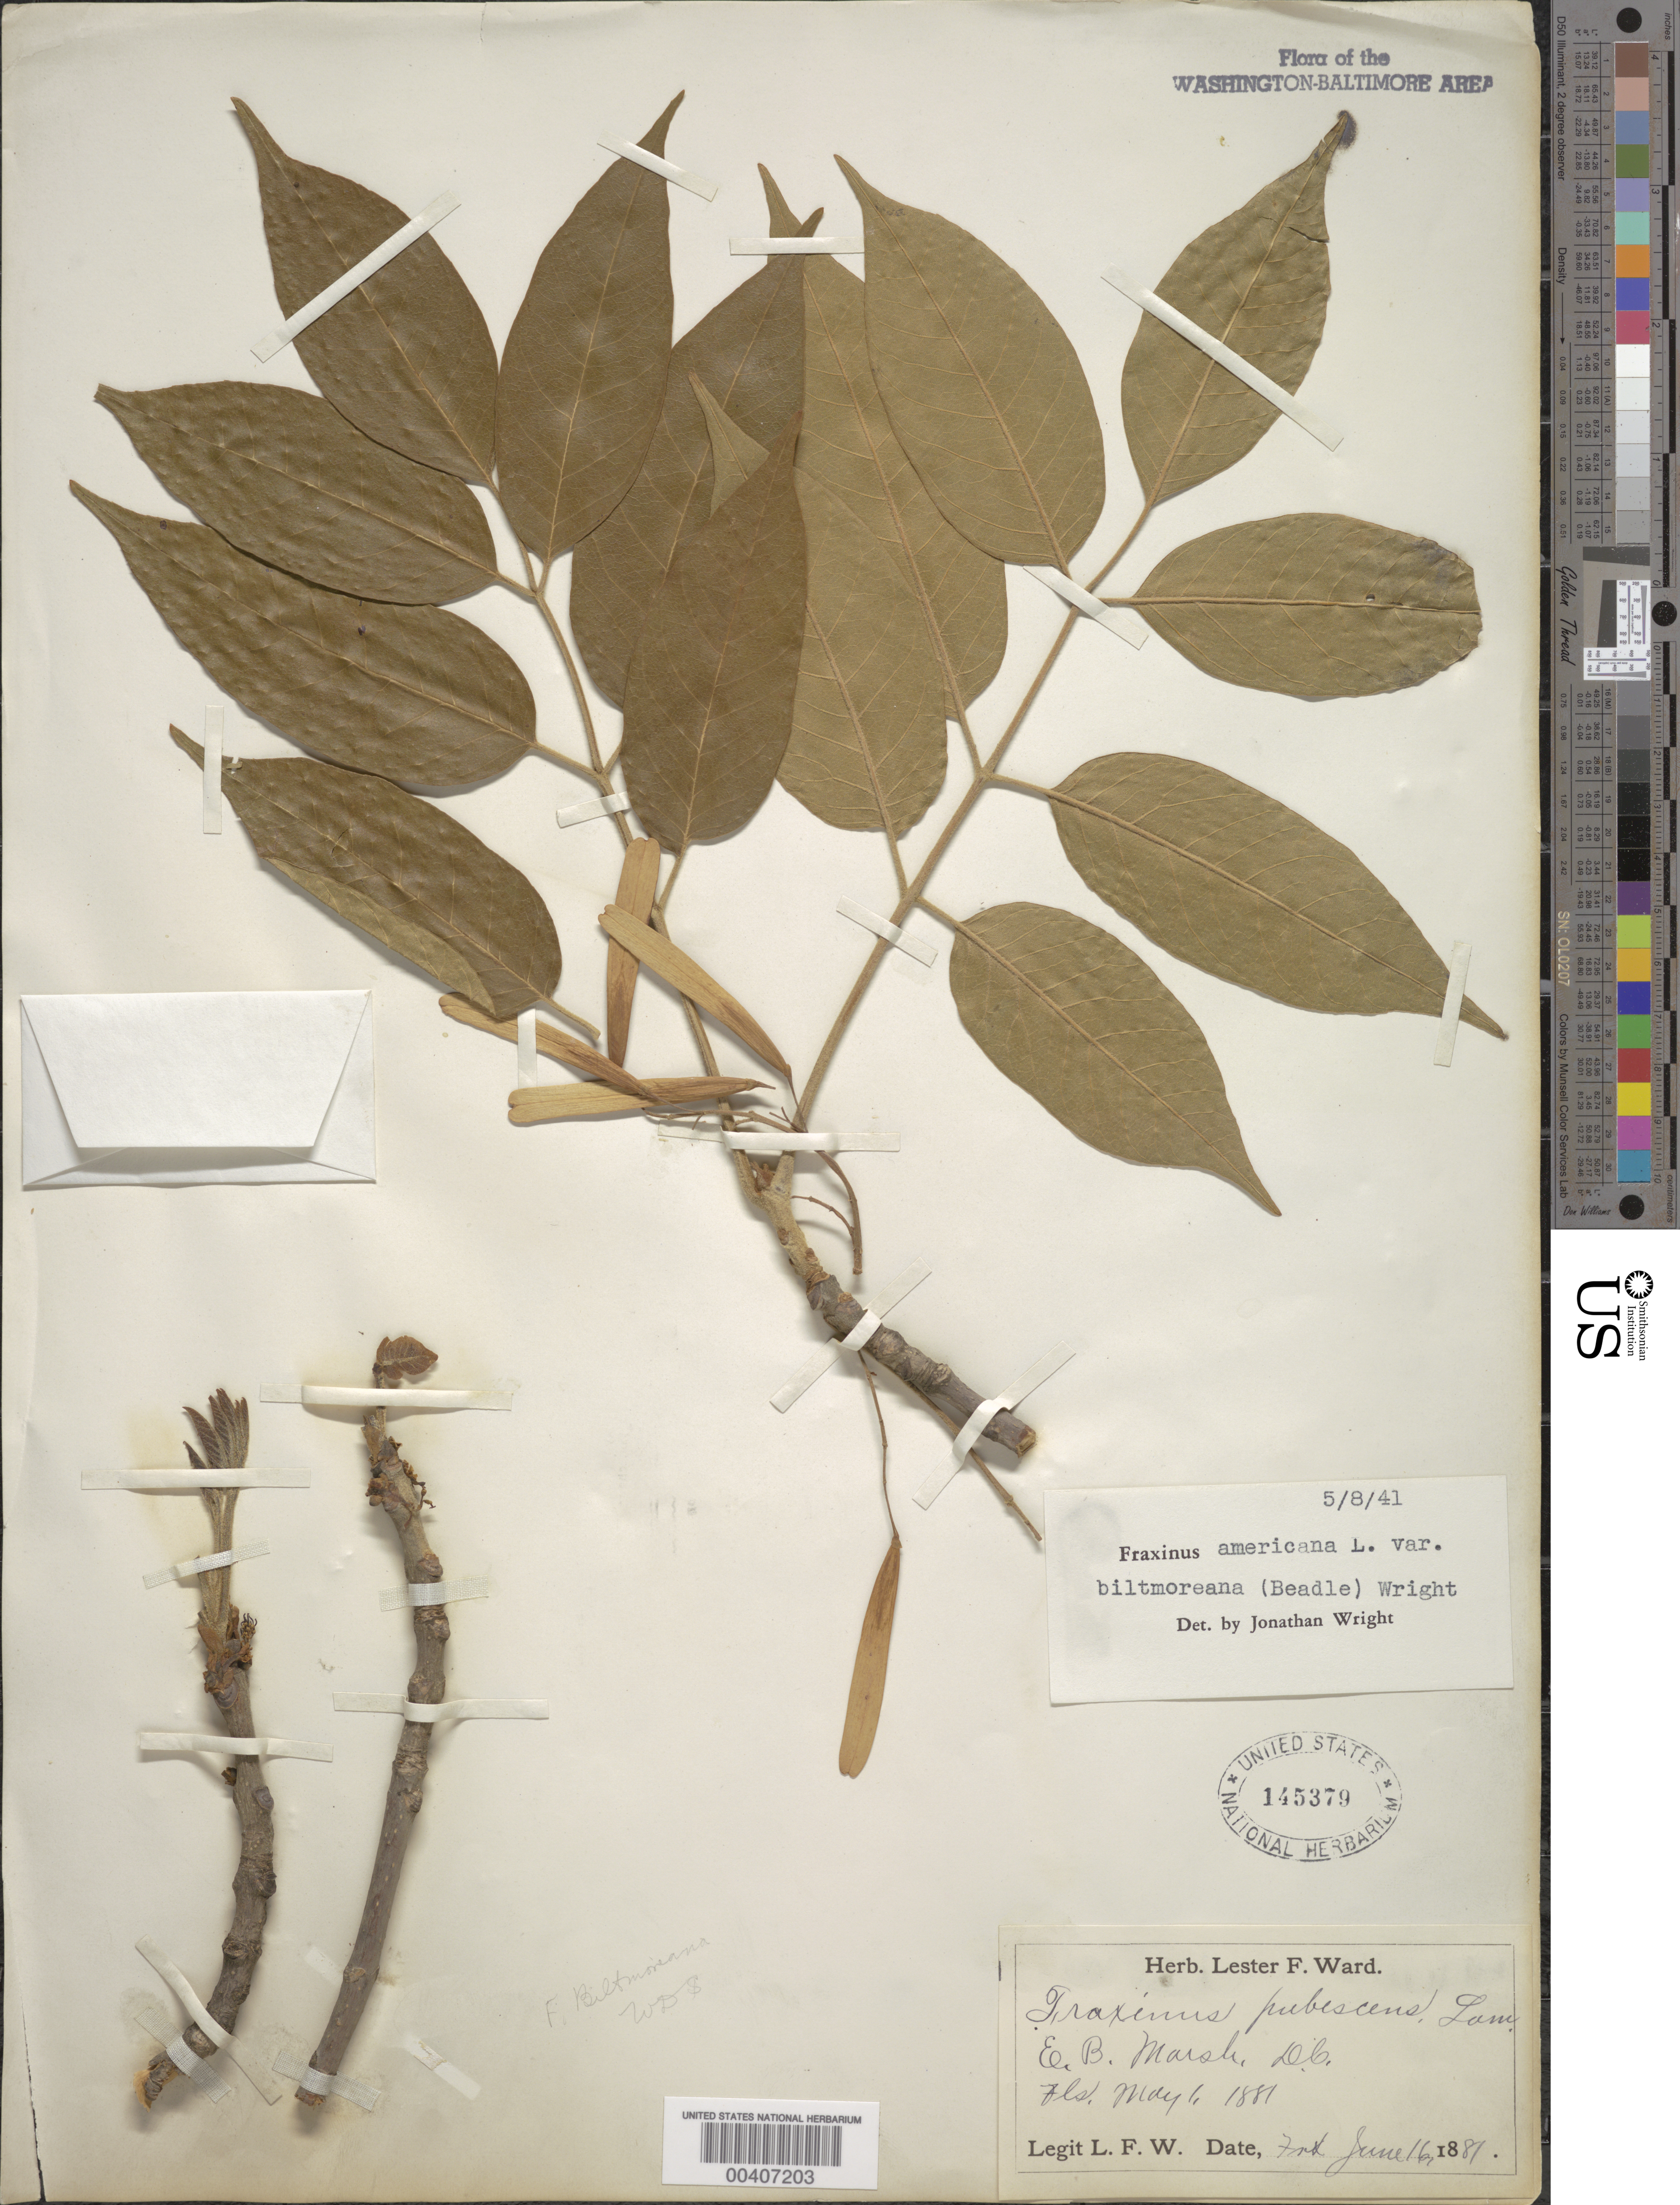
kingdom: Plantae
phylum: Tracheophyta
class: Magnoliopsida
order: Lamiales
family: Oleaceae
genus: Fraxinus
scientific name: Fraxinus americana var. biltmoreana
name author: (Beadle) J.W. Wright ex Fernald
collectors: L. F. Ward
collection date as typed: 01 May 1881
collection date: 1881-05-01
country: United States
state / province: District of Columbia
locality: E.B. Marsh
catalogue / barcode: US 145379